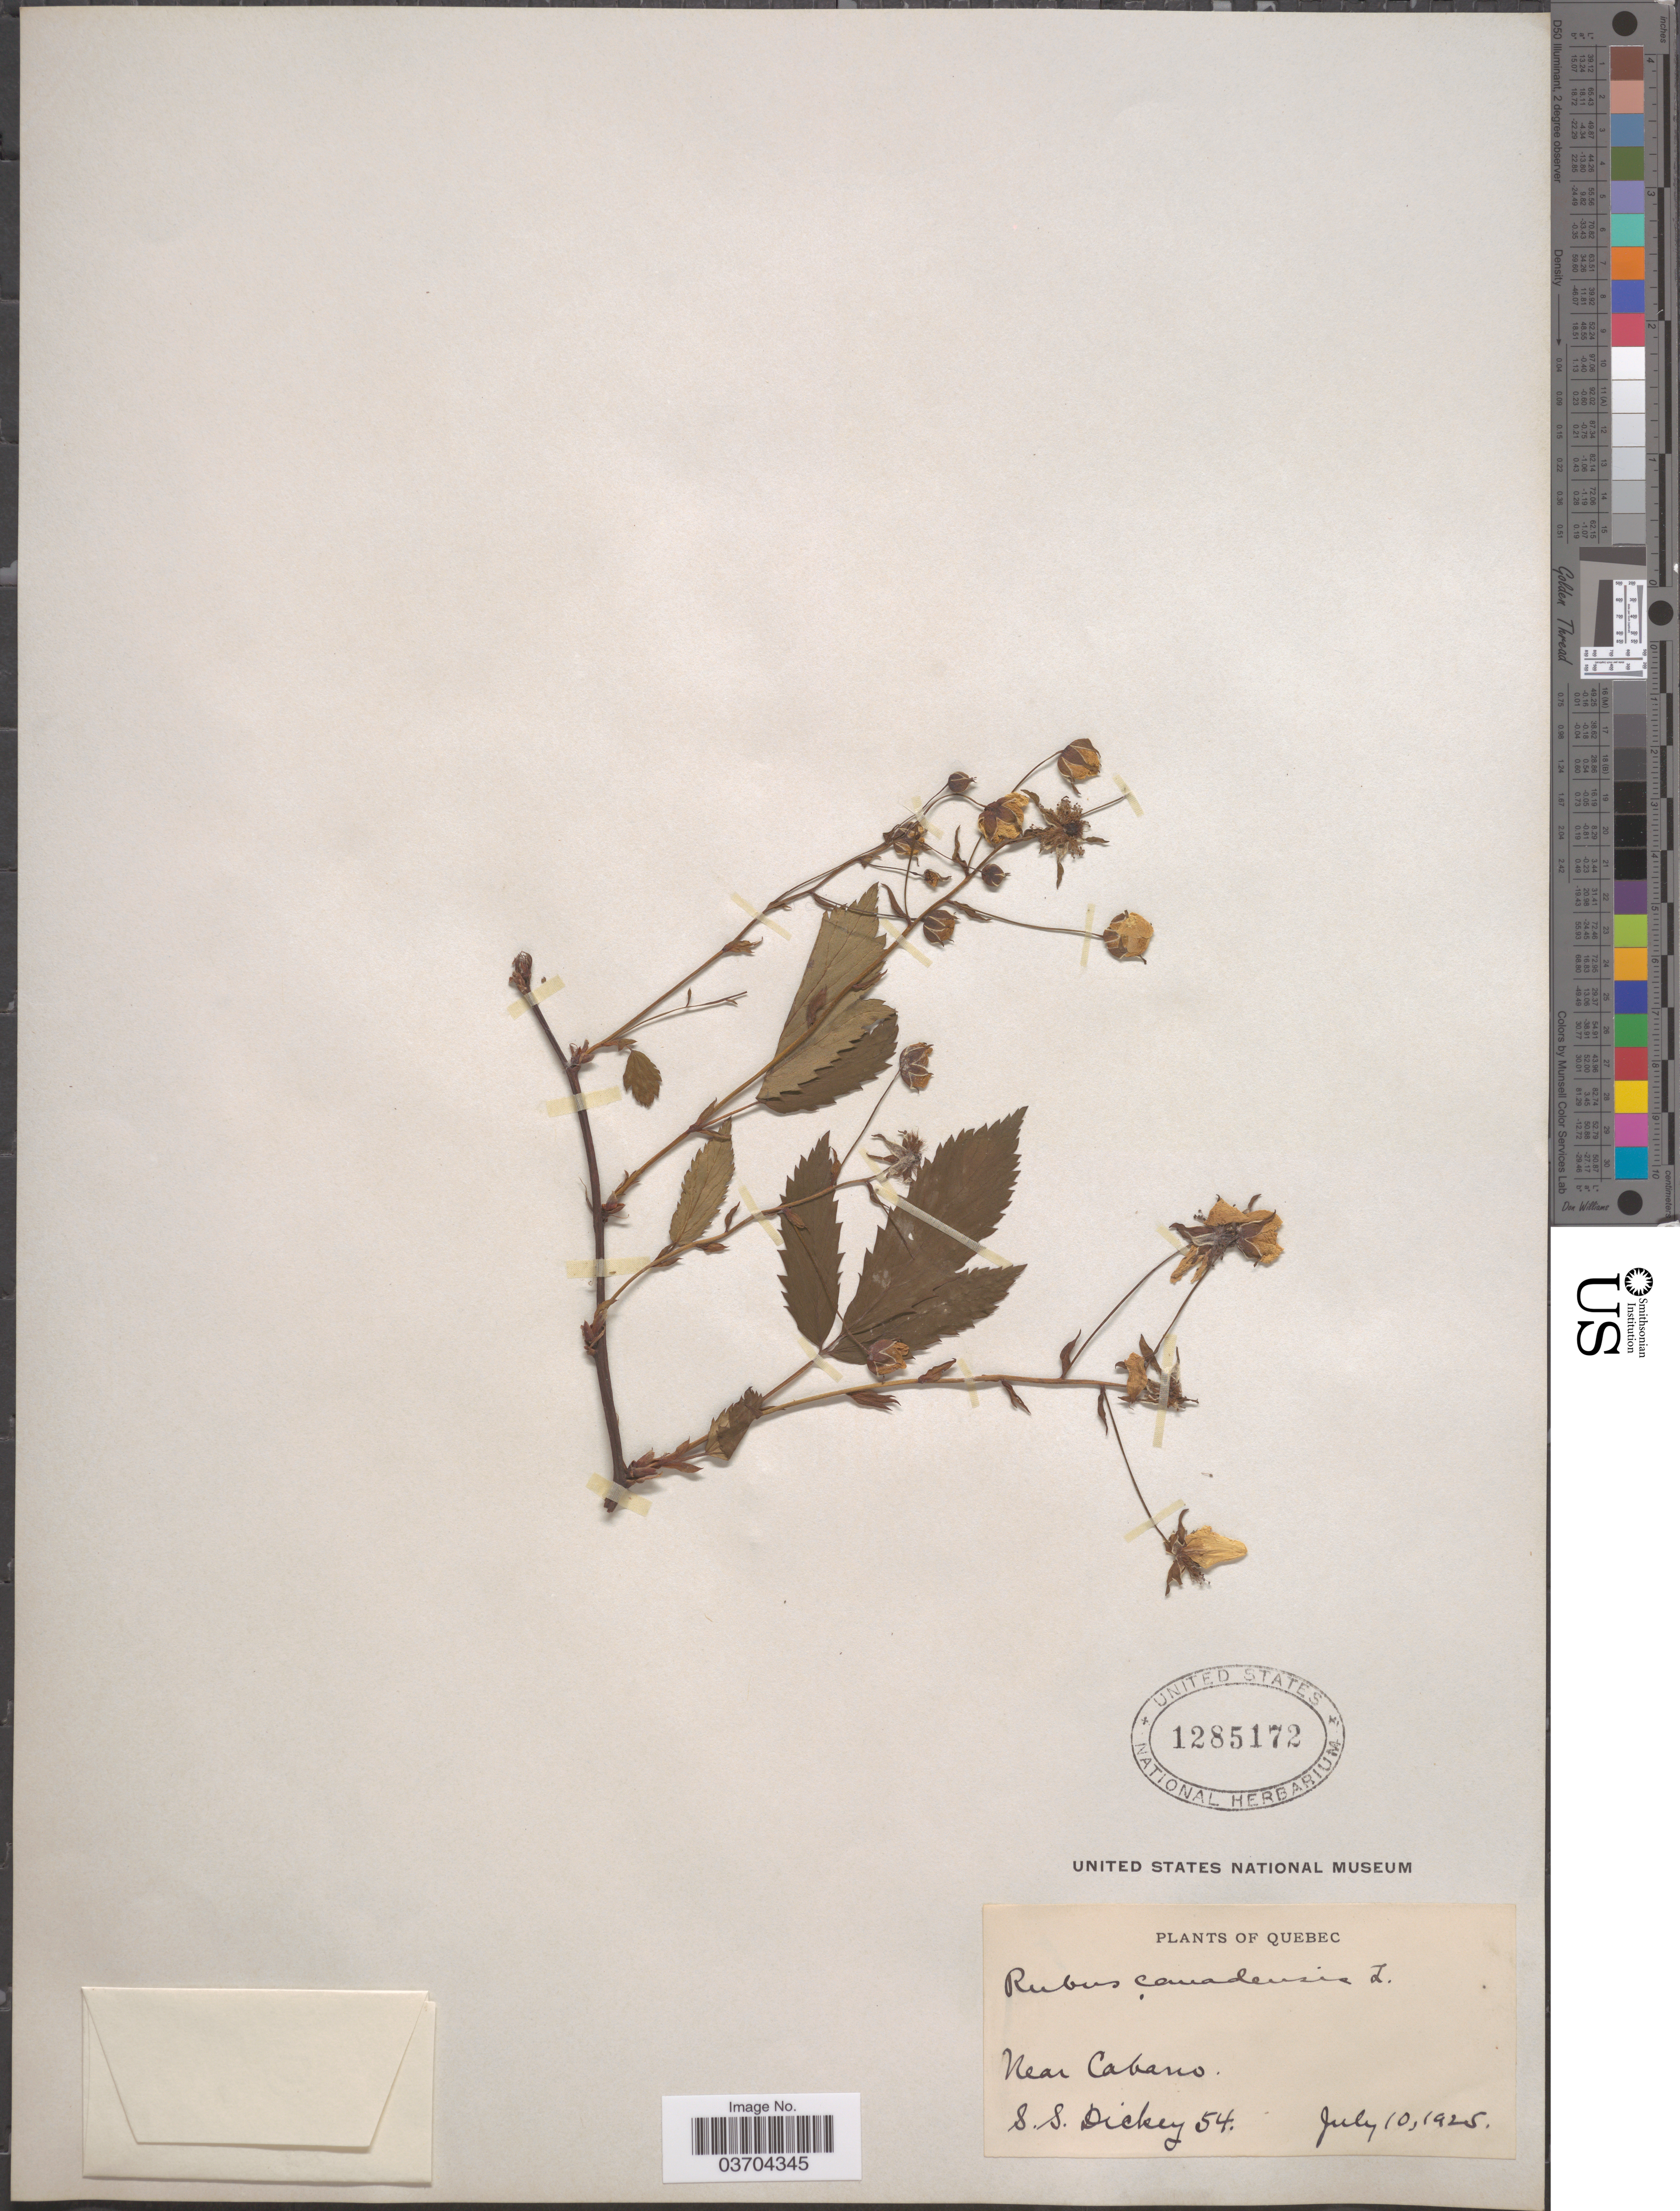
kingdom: Plantae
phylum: Tracheophyta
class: Magnoliopsida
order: Rosales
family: Rosaceae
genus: Rubus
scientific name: Rubus canadensis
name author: L.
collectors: S. Dickey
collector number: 54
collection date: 1925-07-10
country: Canada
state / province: Quebec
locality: Near Cabano.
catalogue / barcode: US 1285172